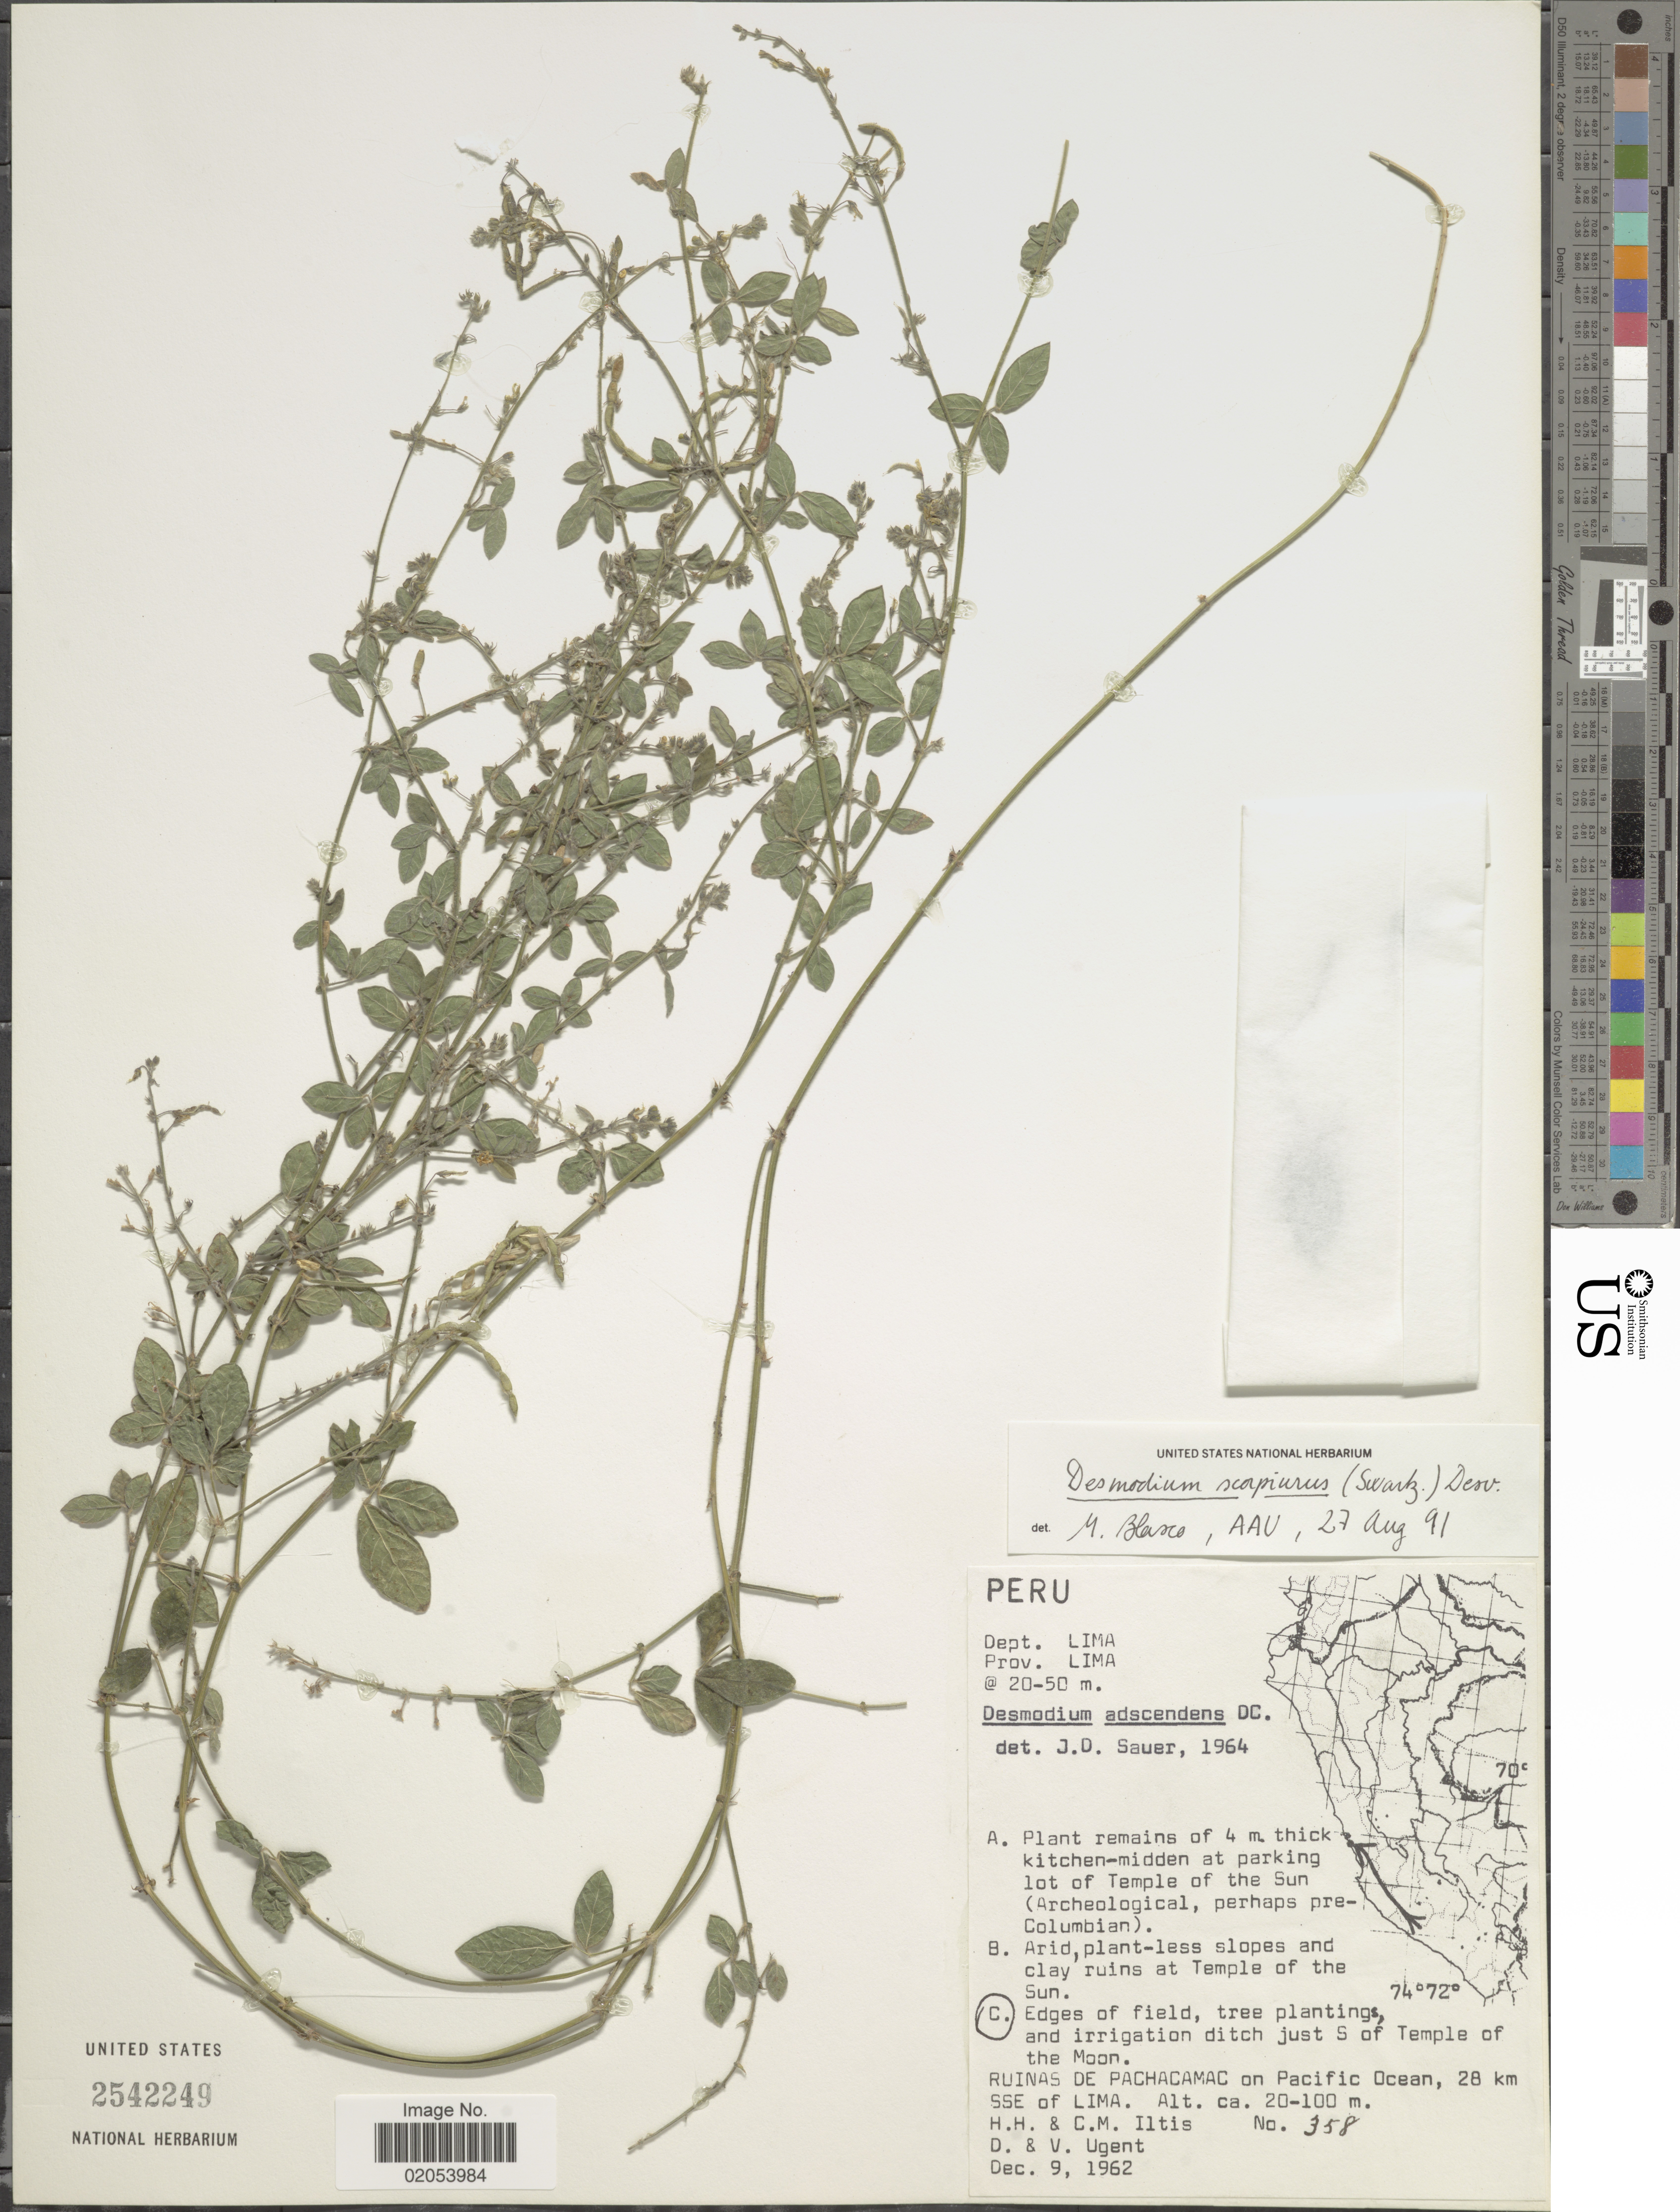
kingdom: Plantae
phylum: Tracheophyta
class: Magnoliopsida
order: Fabales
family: Fabaceae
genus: Desmodium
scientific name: Desmodium scorpiurus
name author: (Sw.) Desv. ex DC.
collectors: H. H. Iltis, C. M Iltis, D. Ugent & V. Ugent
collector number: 358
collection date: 1962-12-09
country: Peru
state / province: Lima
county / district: Lima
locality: Just S of Temple of The Moon, Ruinas de Pachacamac on Pacific Ocean, 28 km SSE of Lima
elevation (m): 20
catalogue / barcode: US 2542249